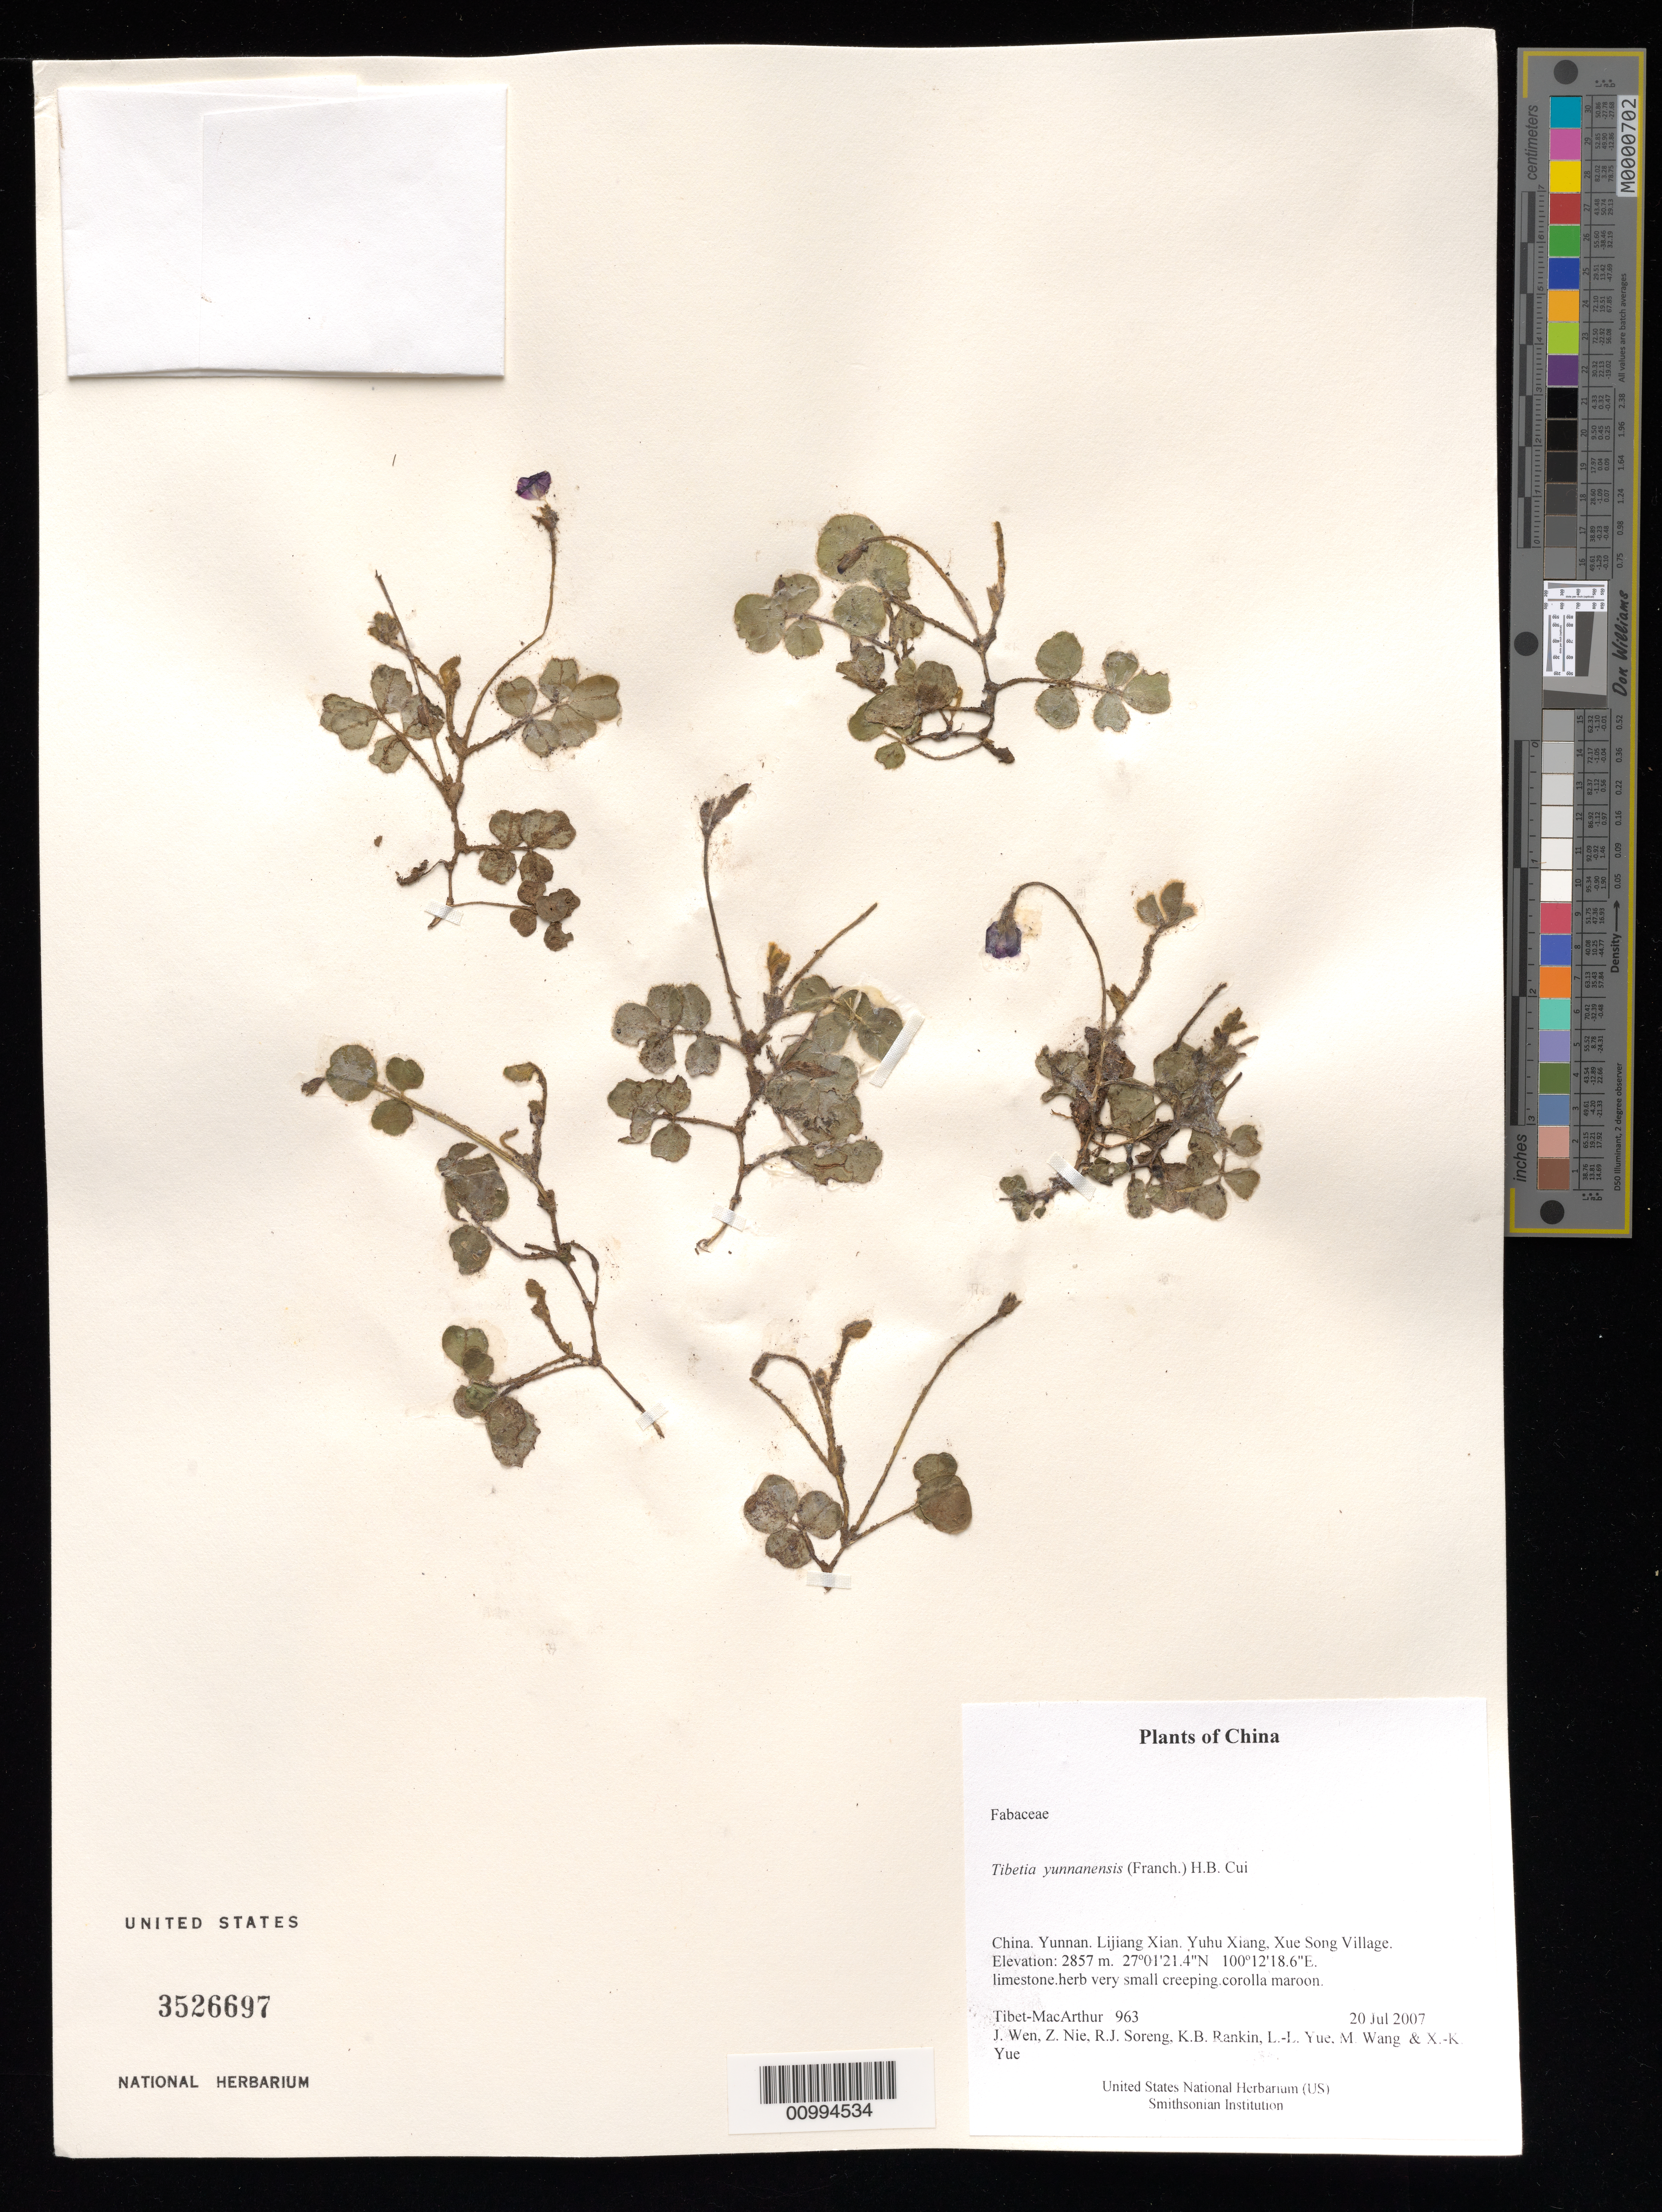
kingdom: Plantae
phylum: Tracheophyta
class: Magnoliopsida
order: Fabales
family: Fabaceae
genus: Tibetia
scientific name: Tibetia yunnanensis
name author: (Franch.) H.B. Cui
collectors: Tibet-MacArthur, J. Wen, Z. Nie, R. J. Soreng, K. Rankin, L. Yue, M. Wang & X. Yue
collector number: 963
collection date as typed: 20 Jul 2007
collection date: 2007-07-20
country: China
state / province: Yunnan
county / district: Lijiang Xian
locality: Yuhu Xiang, Xue Song Village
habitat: limestone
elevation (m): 2857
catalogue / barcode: US 3526697